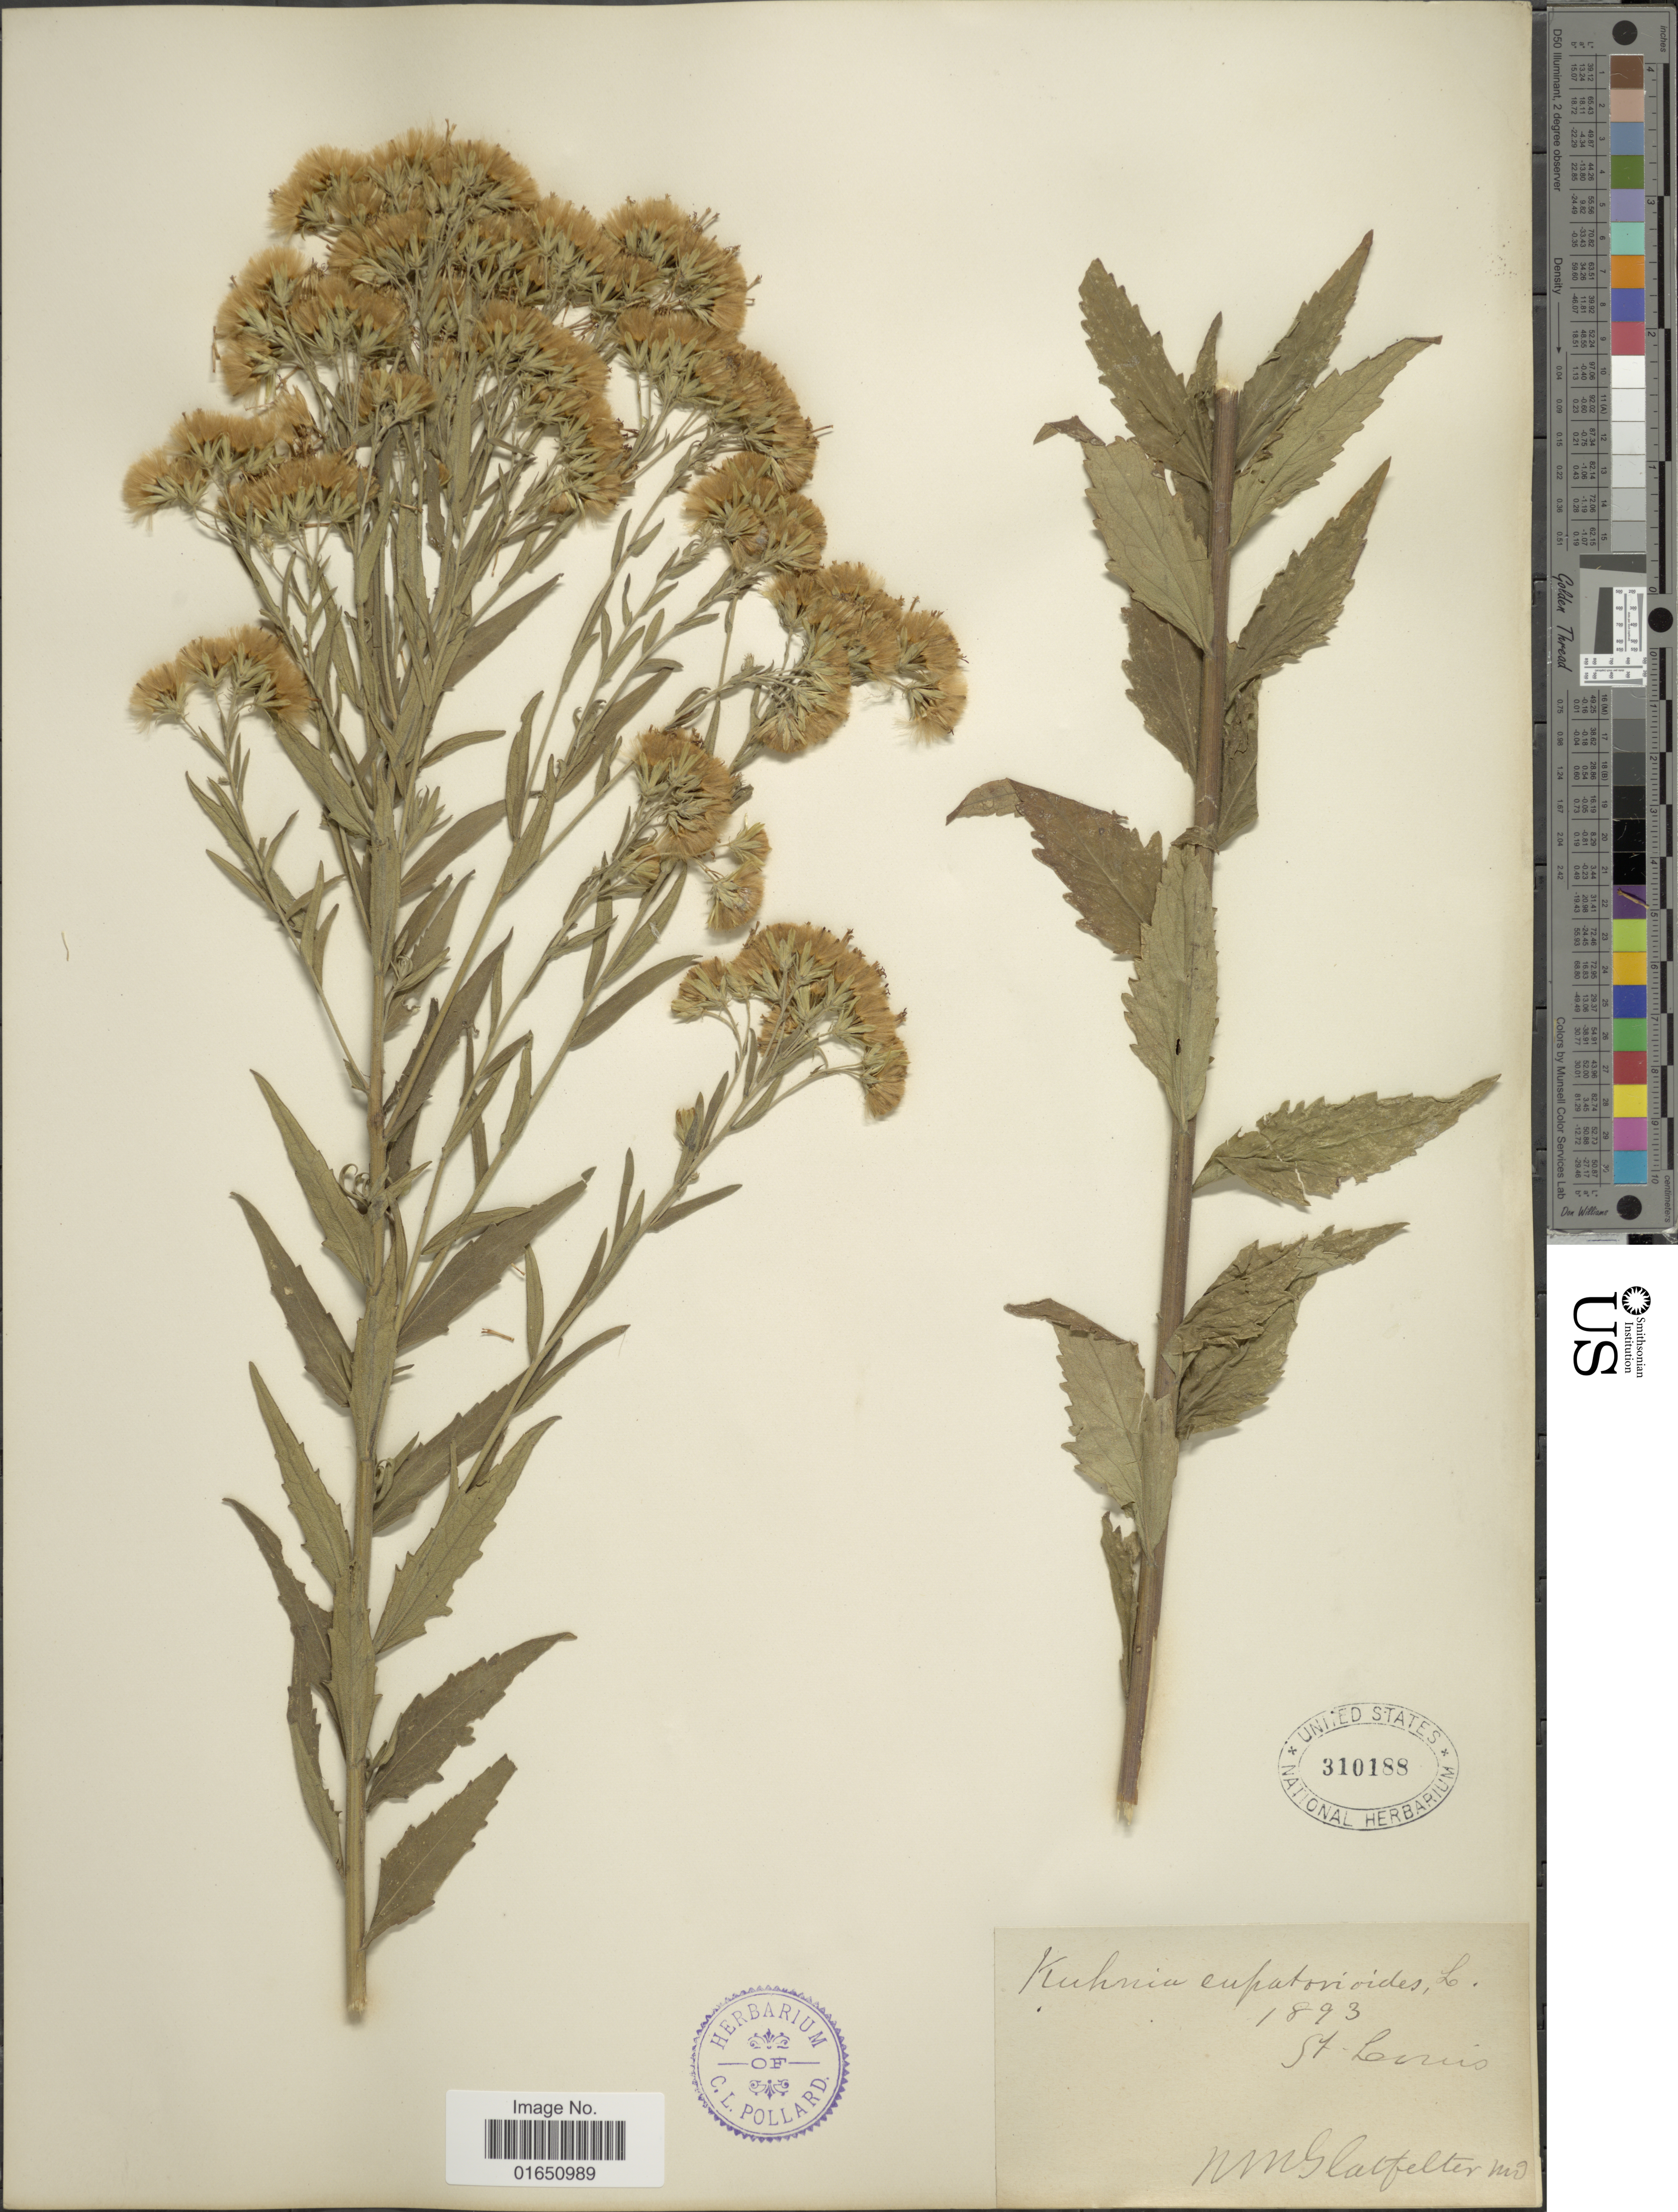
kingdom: Plantae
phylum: Tracheophyta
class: Magnoliopsida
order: Asterales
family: Asteraceae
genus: Brickellia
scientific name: Brickellia eupatorioides var. corymbulosa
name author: (Torr. & A. Gray) Shinners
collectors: N. M. Glatfelter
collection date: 1893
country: United States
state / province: Missouri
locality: St. Louis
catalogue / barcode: US 310188